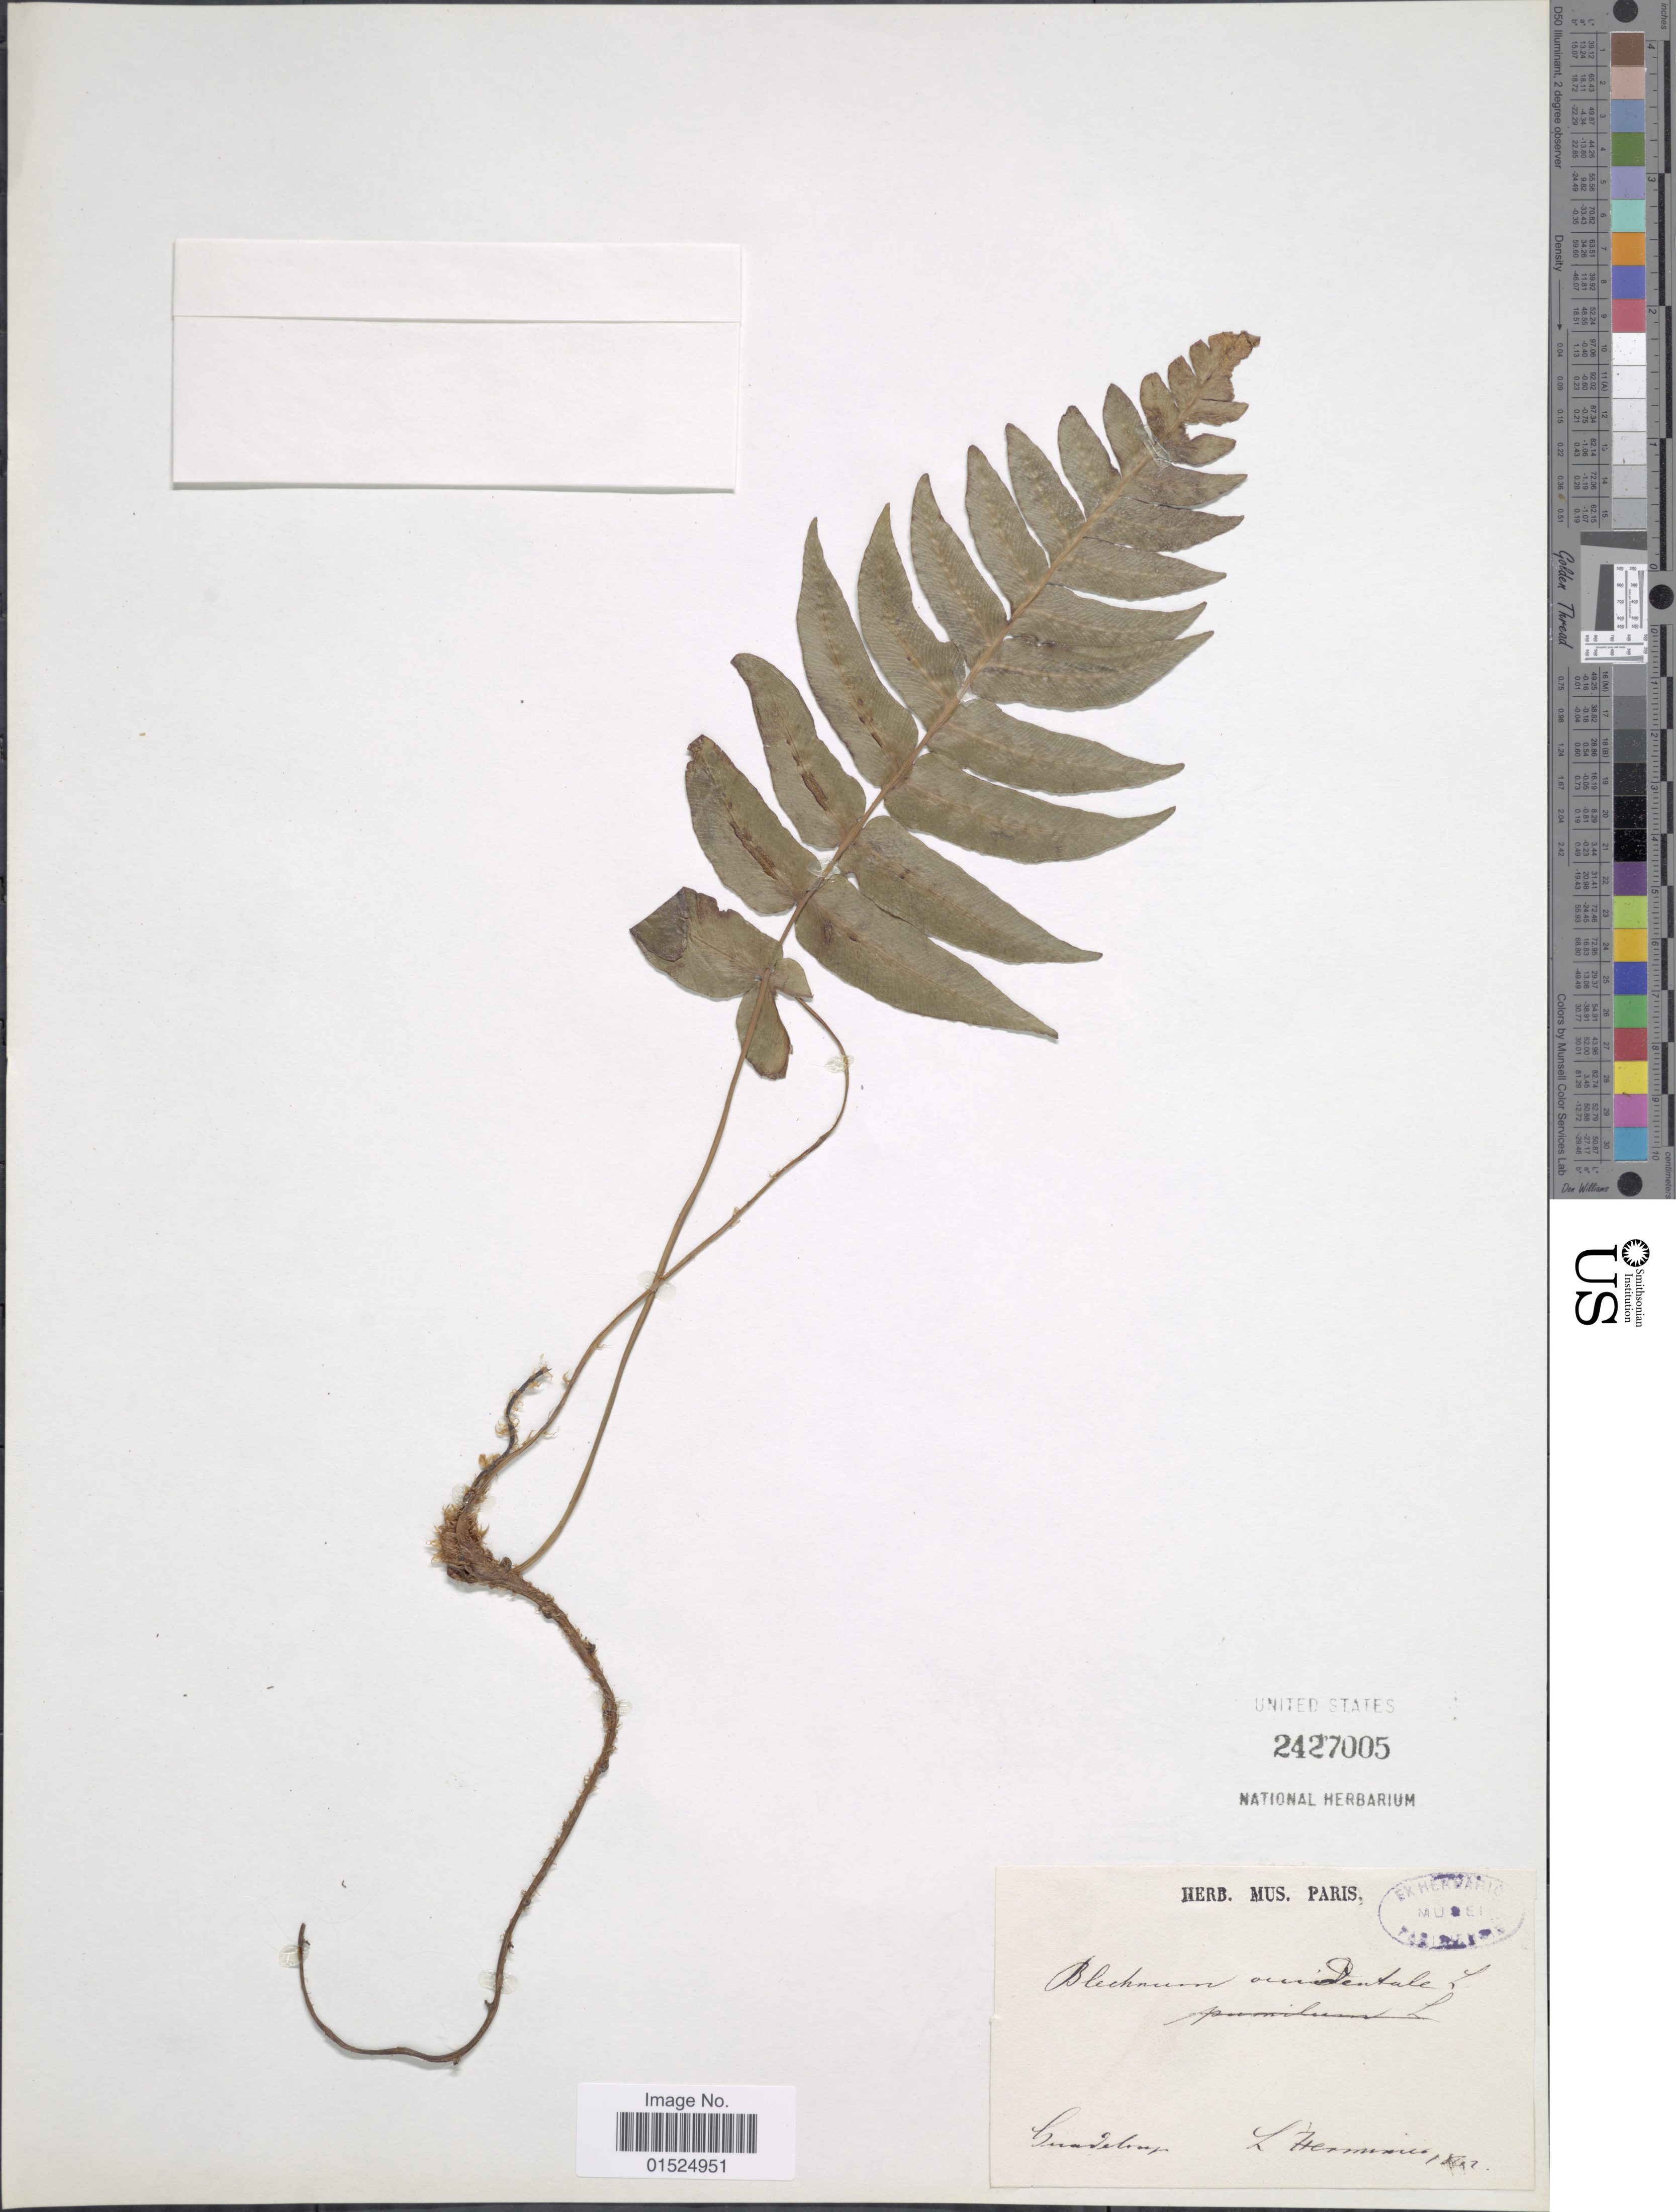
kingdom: Plantae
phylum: Tracheophyta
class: Polypodiopsida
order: Polypodiales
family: Blechnaceae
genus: Blechnum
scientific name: Blechnum occidentale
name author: L.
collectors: -. L'Herminier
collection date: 1892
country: Guadeloupe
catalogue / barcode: US 2427005